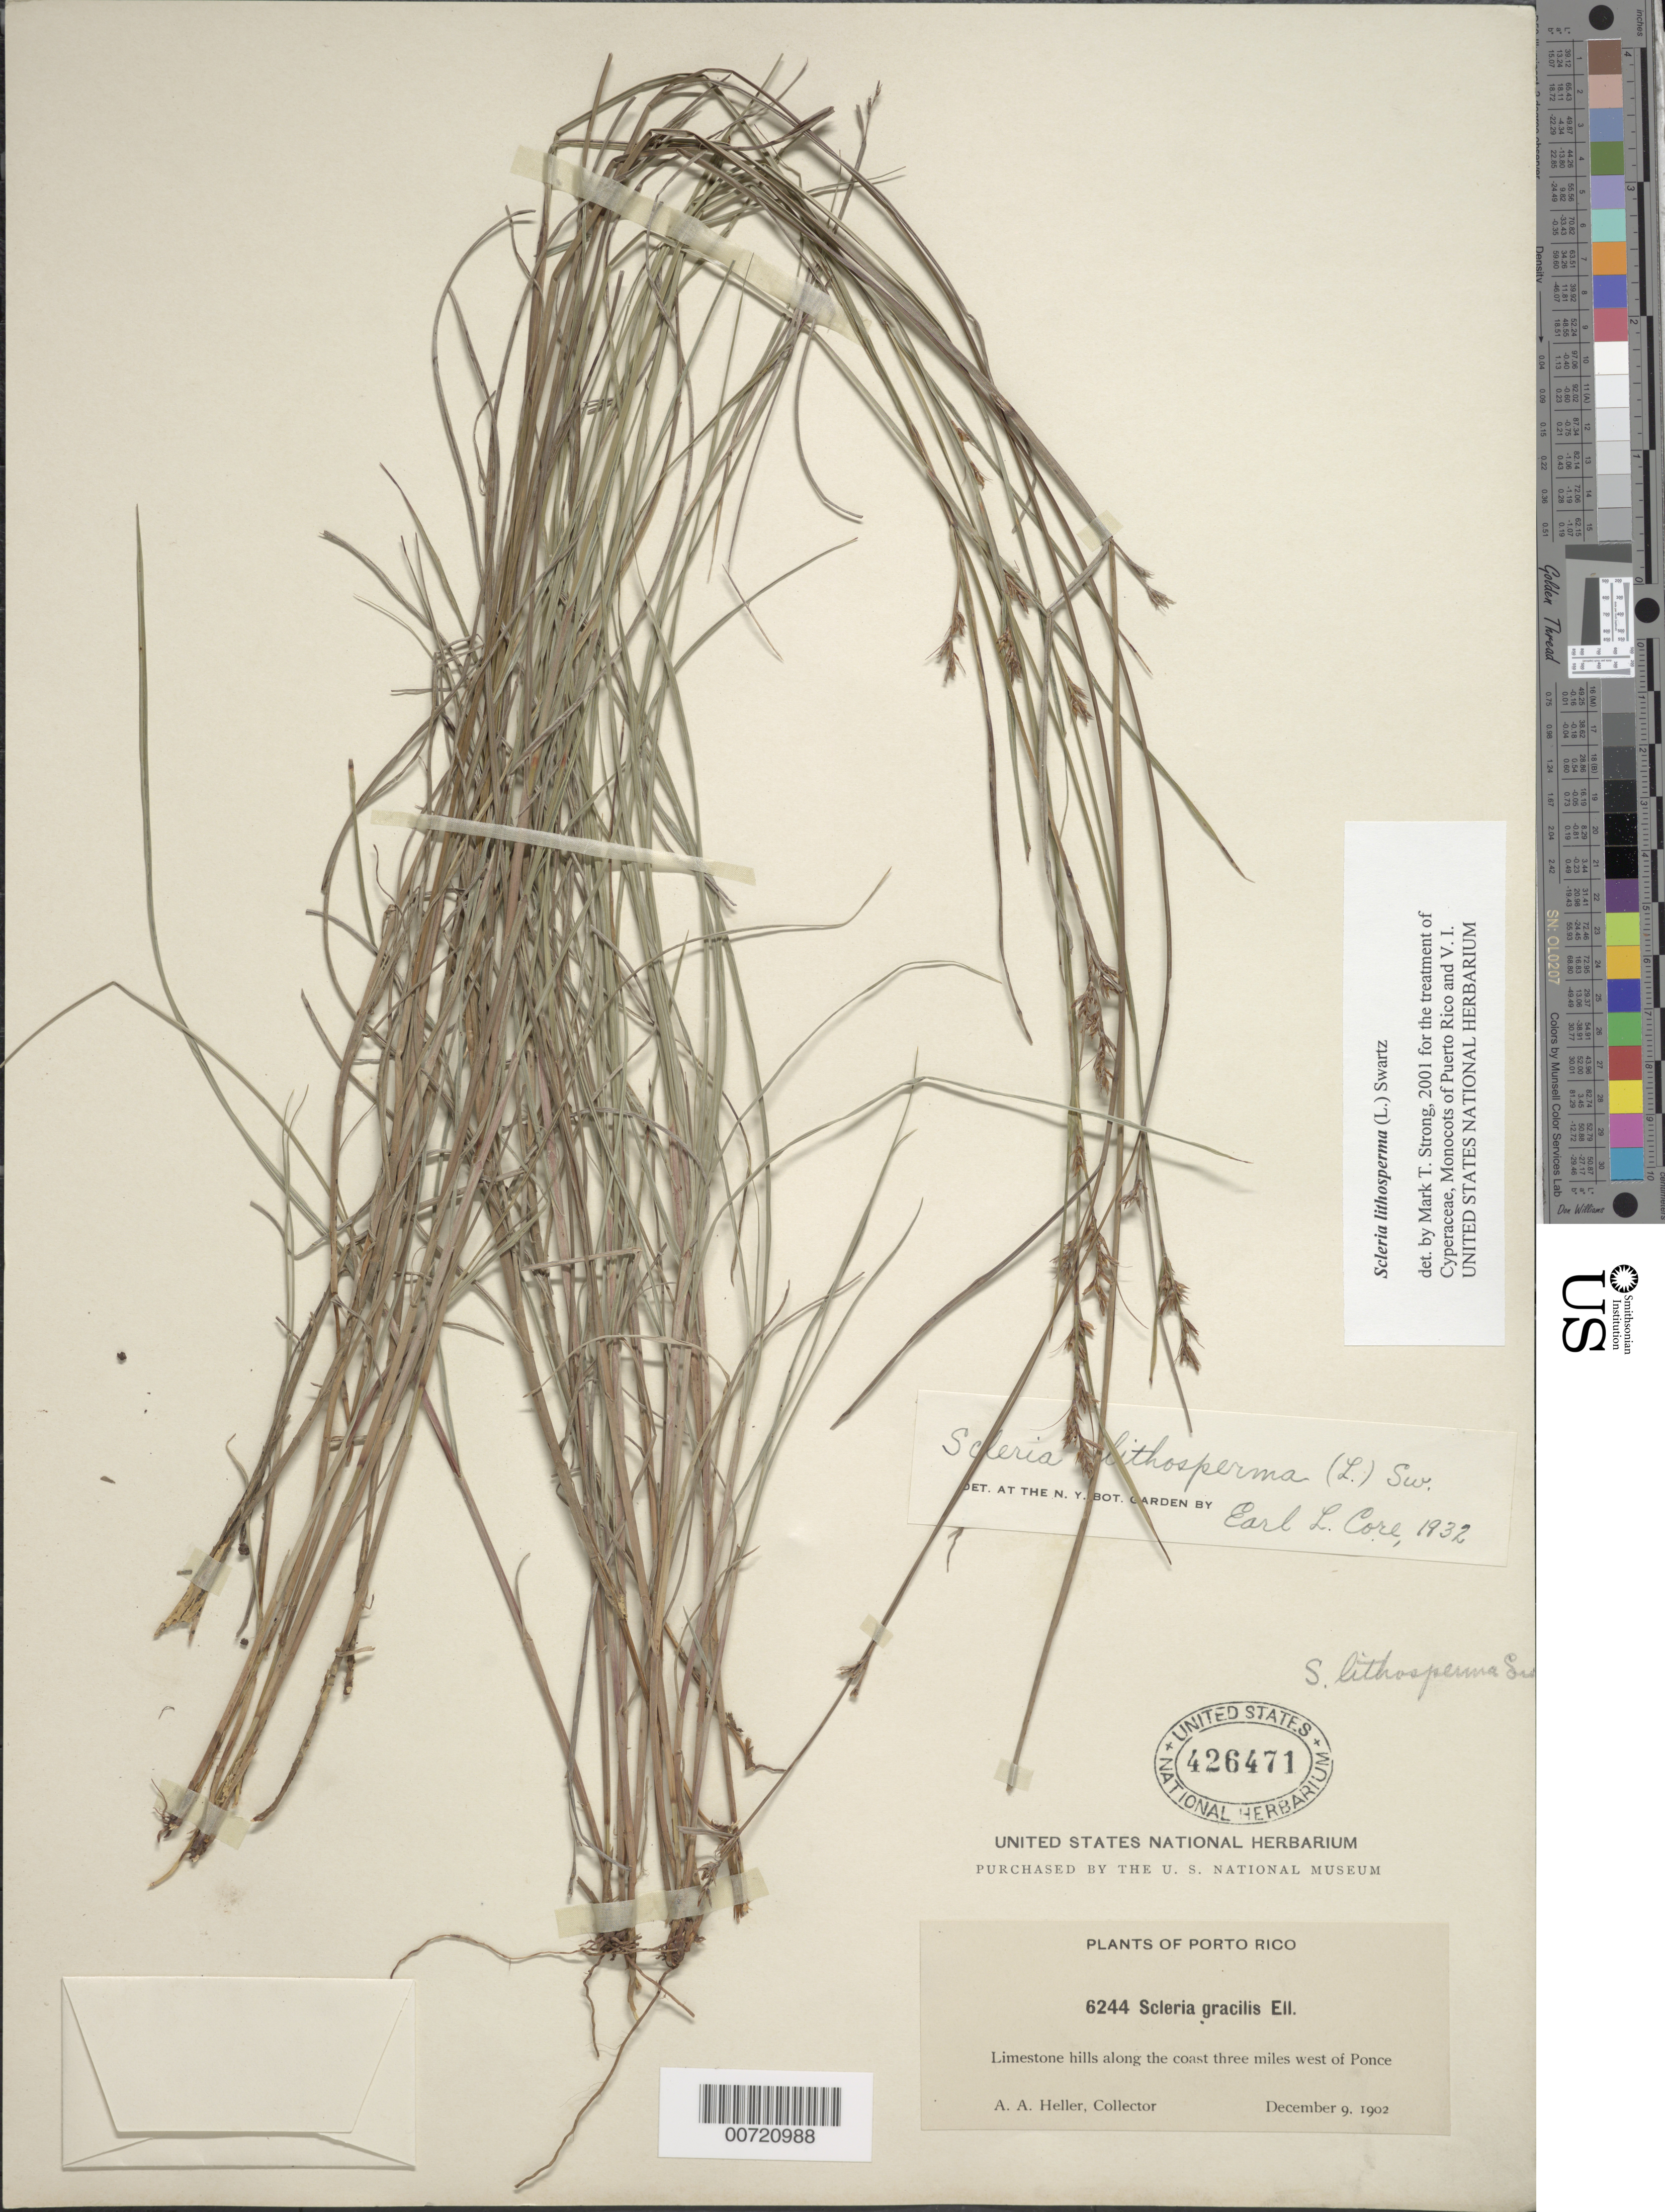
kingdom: Plantae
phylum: Tracheophyta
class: Liliopsida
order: Poales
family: Cyperaceae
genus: Scleria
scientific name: Scleria lithosperma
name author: (L.) Sw.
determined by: Strong, M. T., (US), Smithsonian Institution - National Museum of Natural History (UNITED STATES)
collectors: A. A. Heller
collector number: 6244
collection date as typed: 09 Dec 1902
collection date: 1902-12-09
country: Puerto Rico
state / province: Ponce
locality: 3 mi W of Ponce.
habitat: Limestone hills along the coast.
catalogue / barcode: US 426471